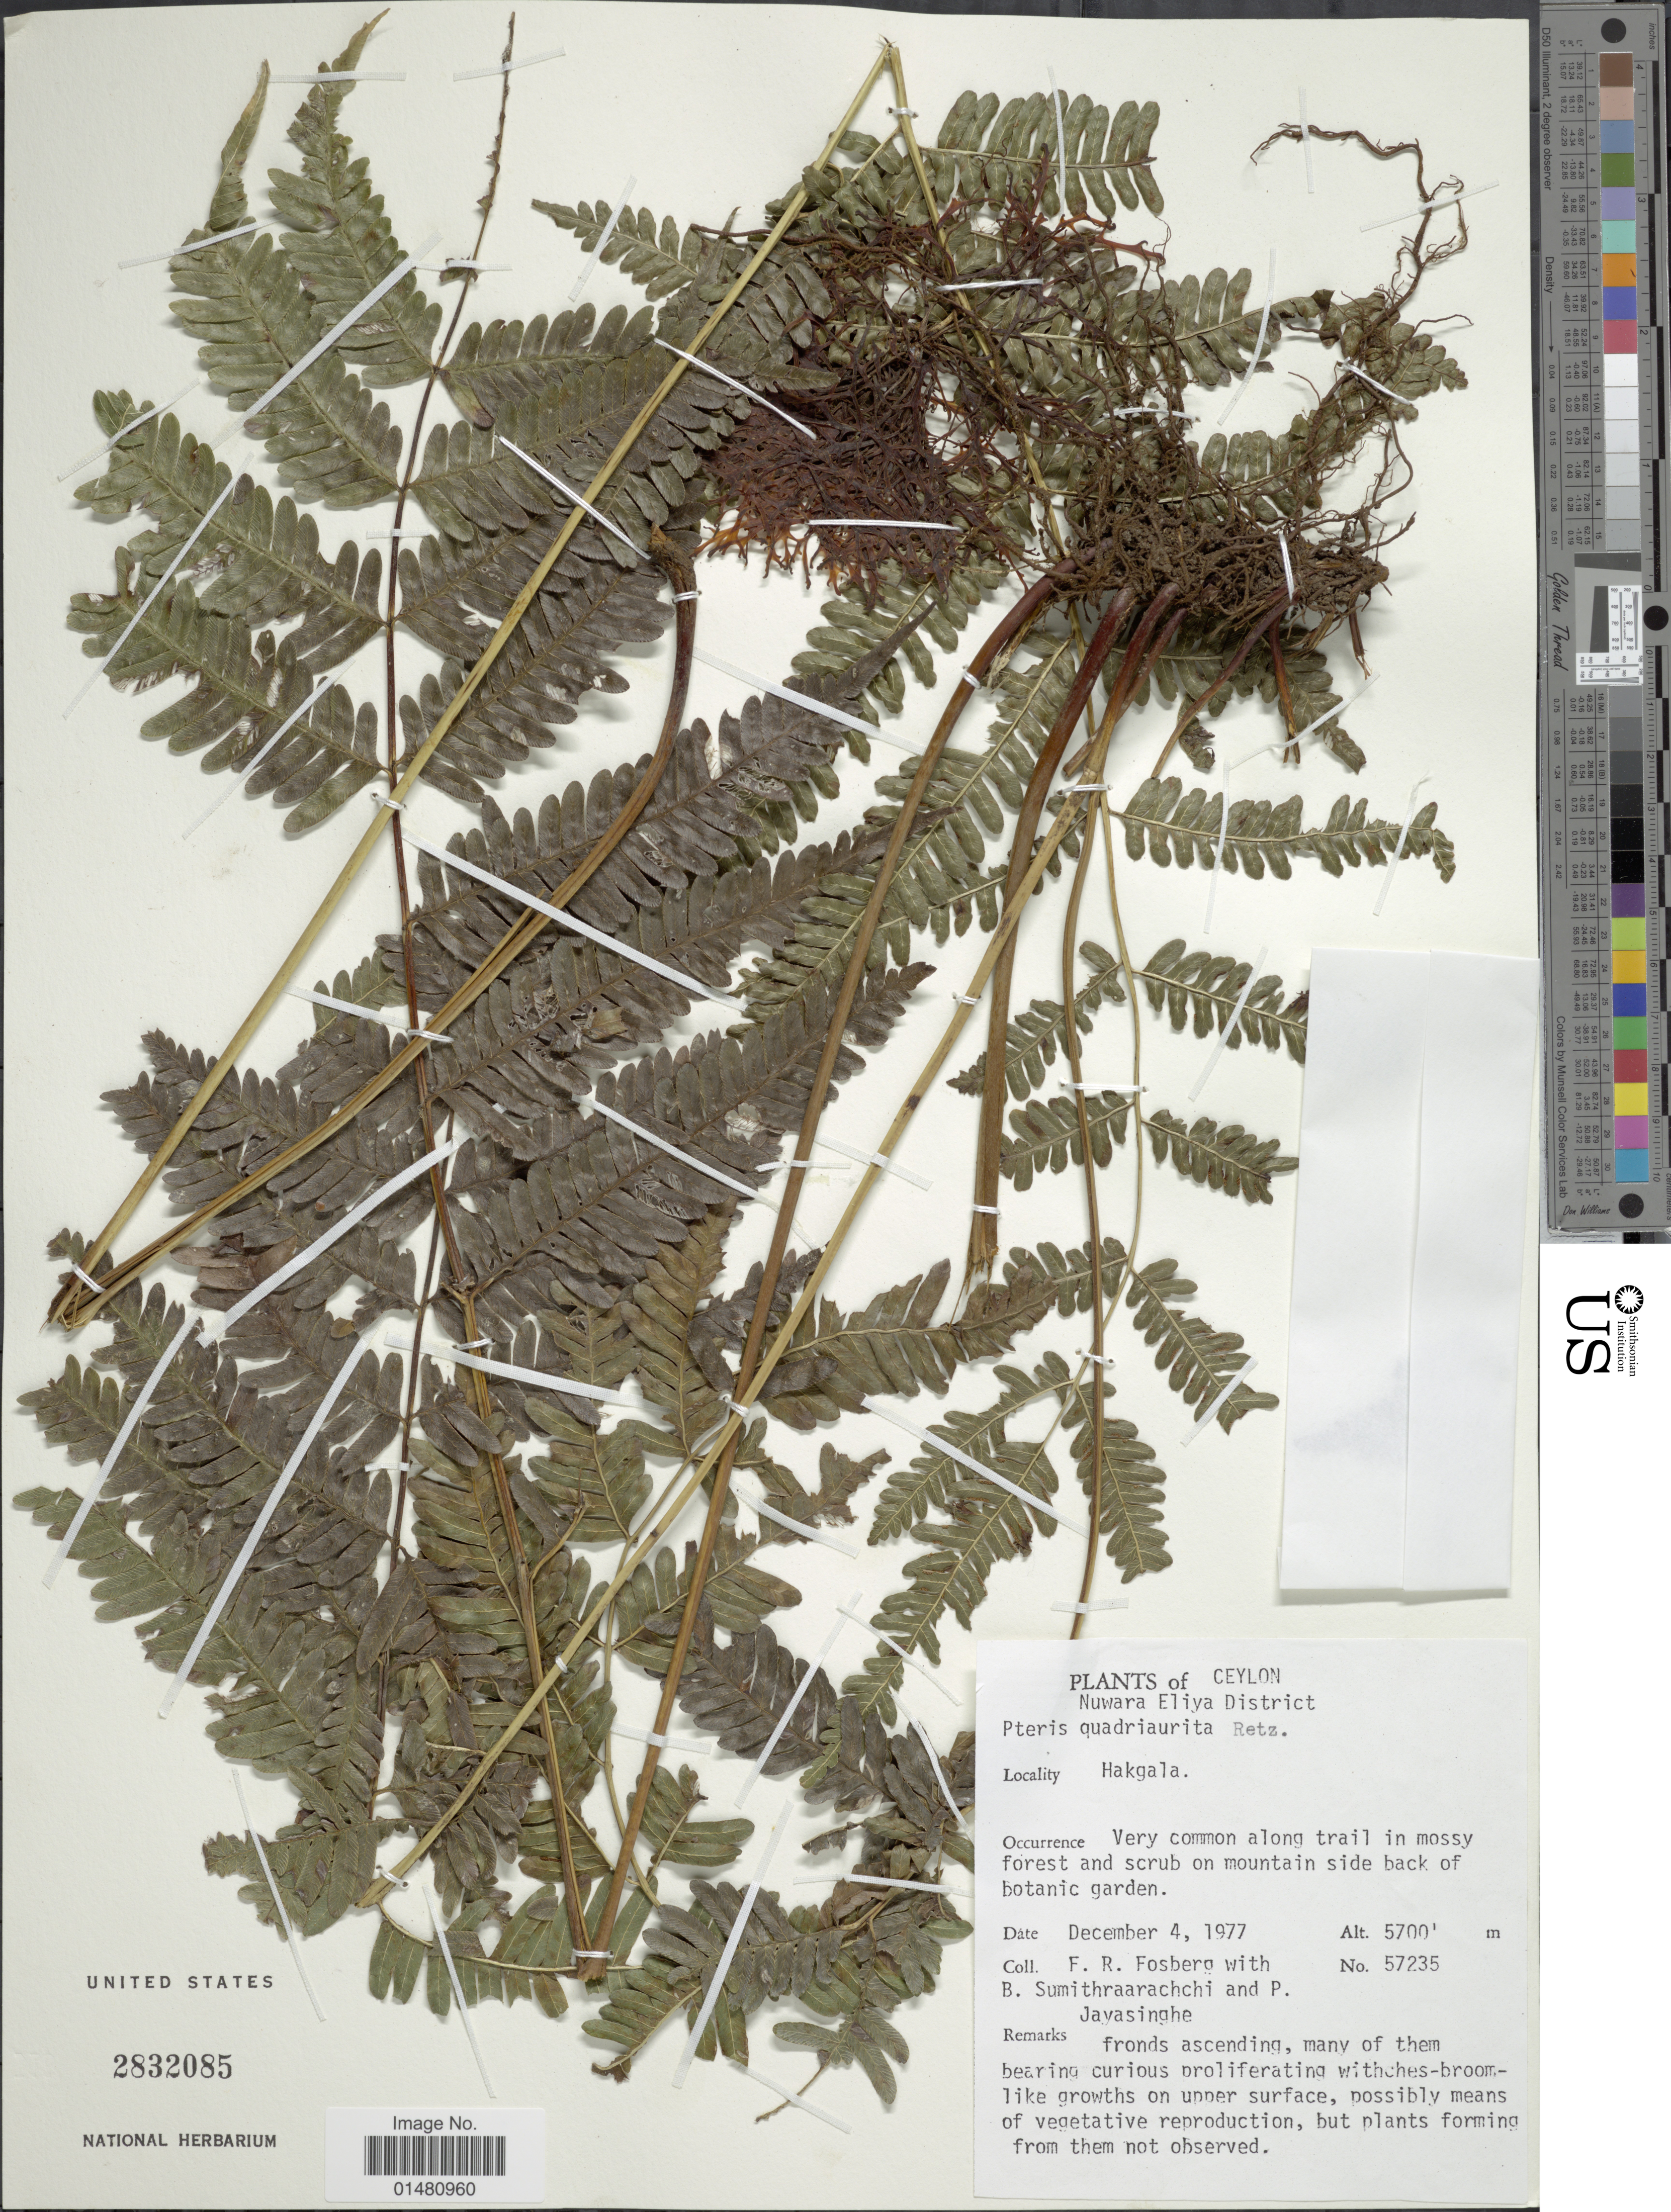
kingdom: Plantae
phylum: Tracheophyta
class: Polypodiopsida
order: Polypodiales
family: Pteridaceae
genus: Pteris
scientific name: Pteris quadriaurita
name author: Retz.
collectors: F. R. Fosberg, B. Sumithraarachchi & P. Jayasinghe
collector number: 57235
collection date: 1977-12-04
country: Sri Lanka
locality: Ceylon, Nuwara Eliya District, Hakgala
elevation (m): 5700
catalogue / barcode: US 2832085